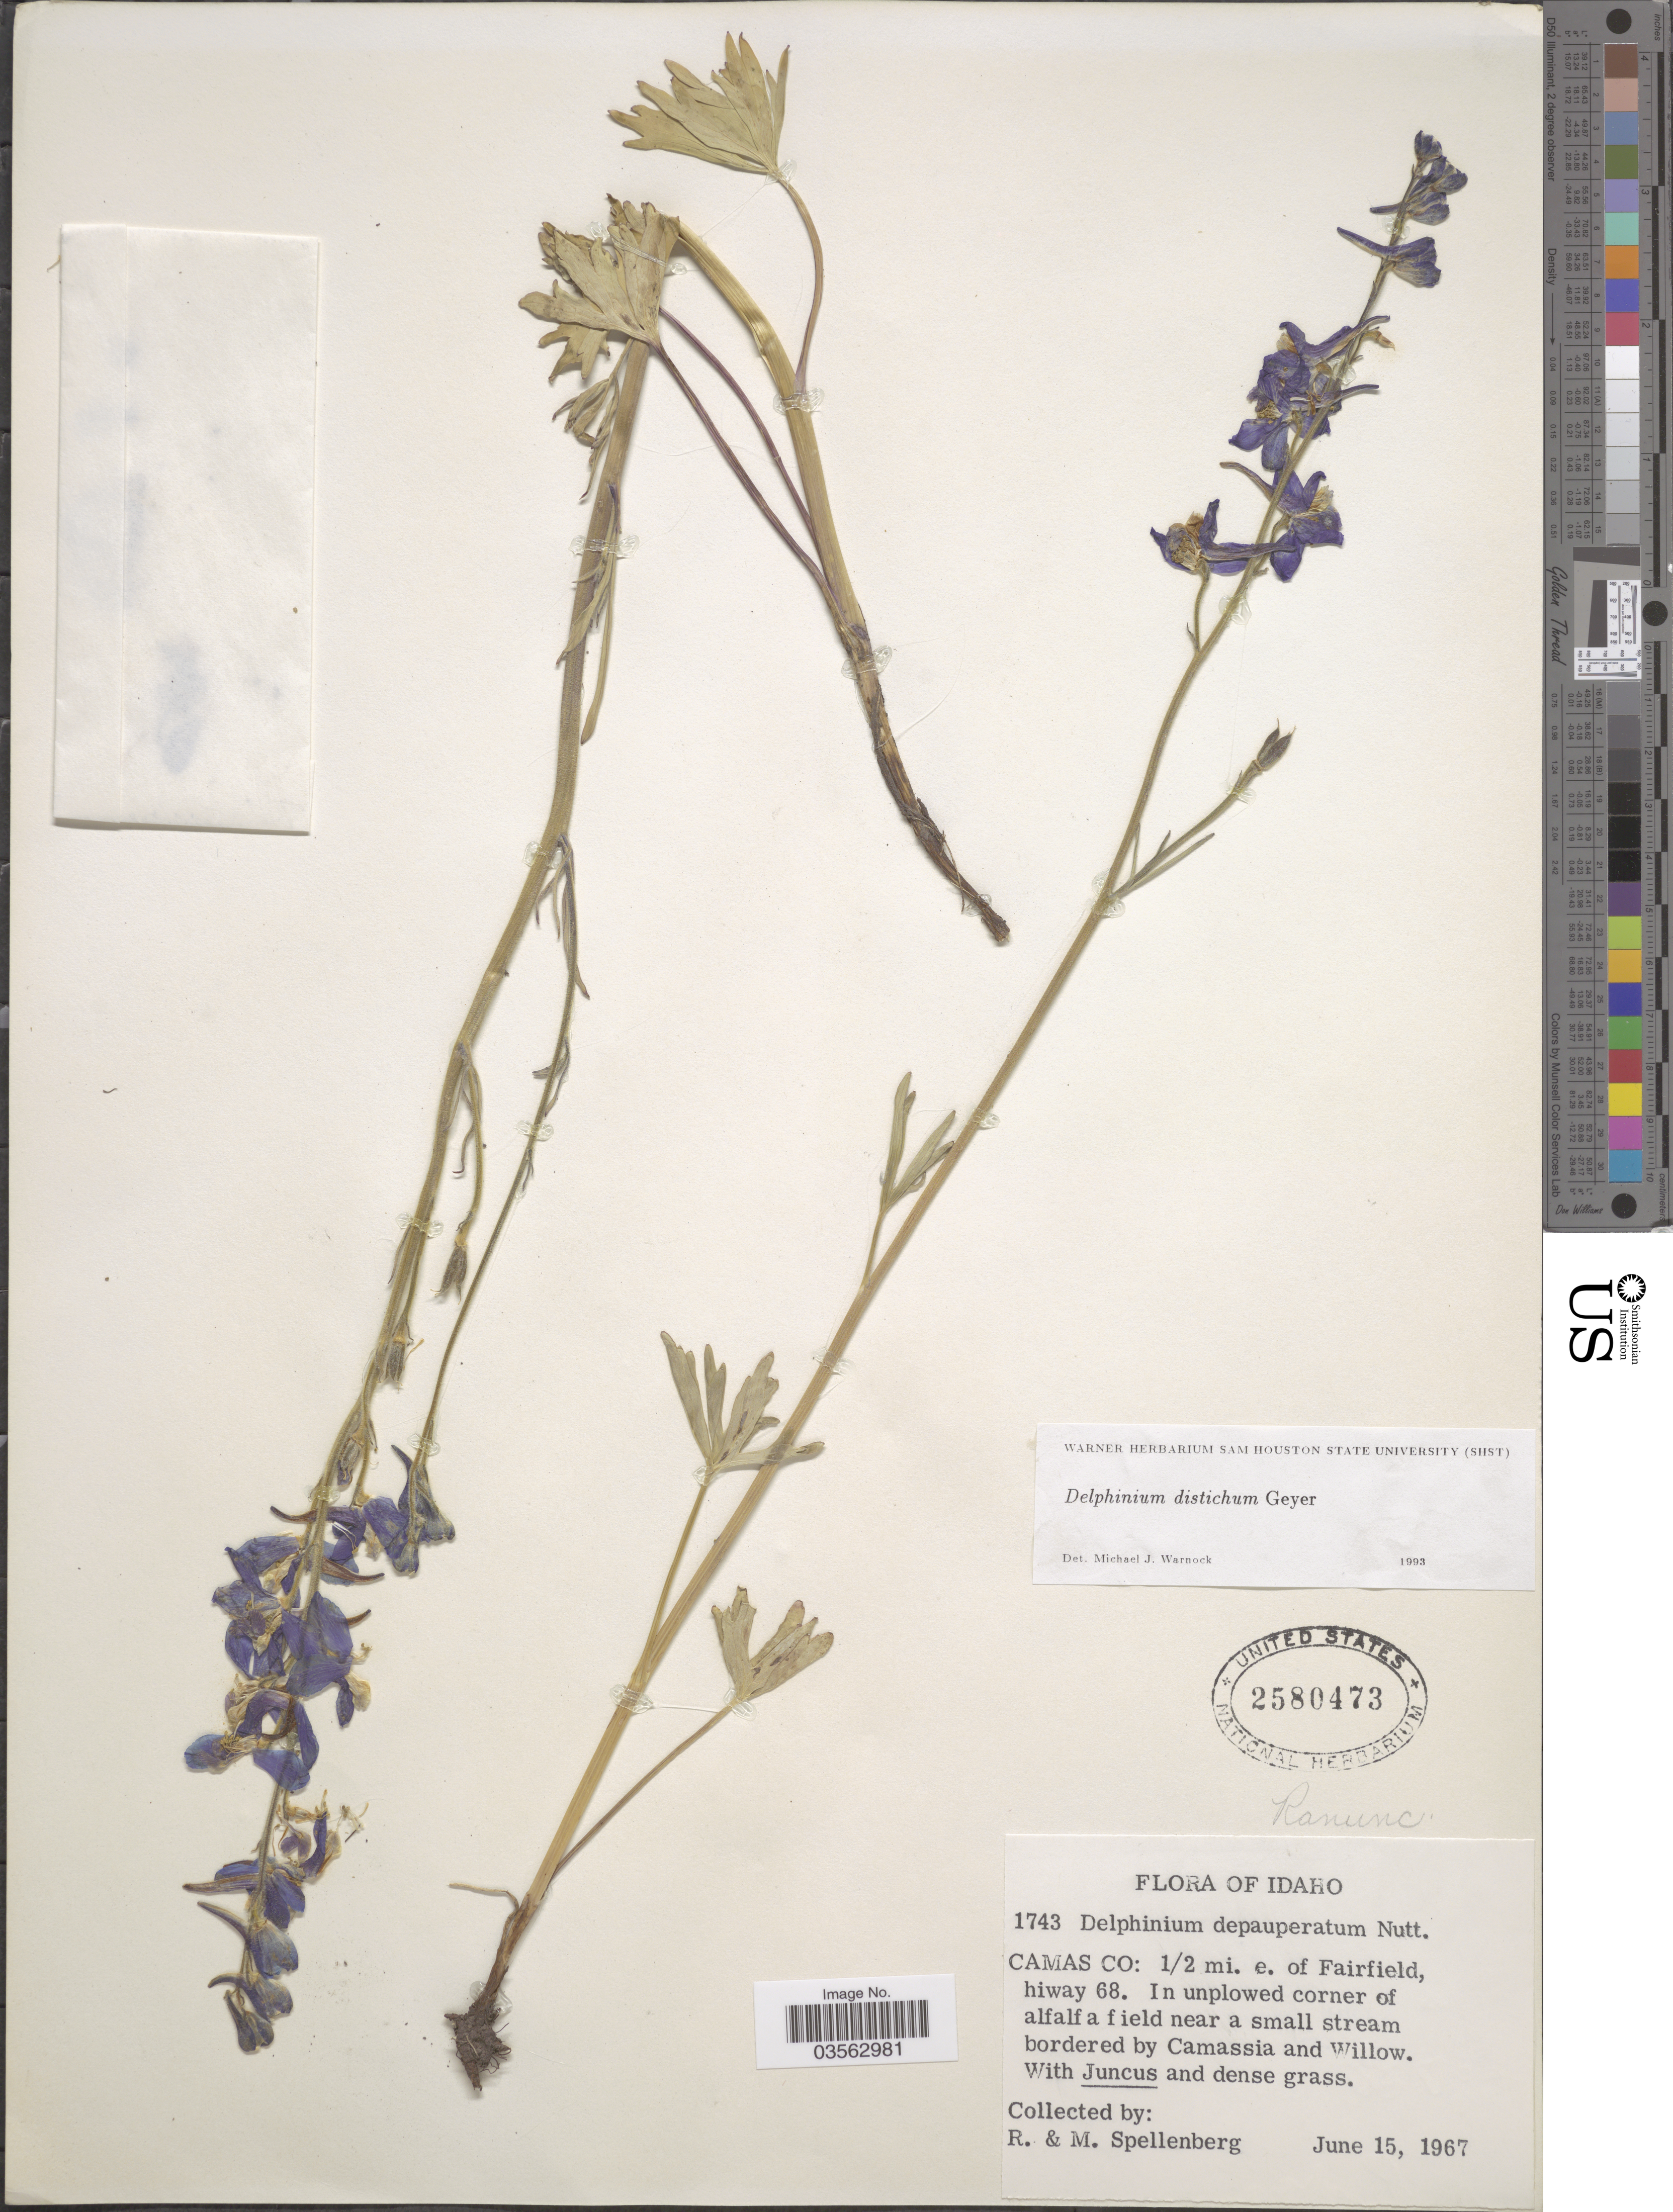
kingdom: Plantae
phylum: Tracheophyta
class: Magnoliopsida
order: Ranunculales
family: Ranunculaceae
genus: Delphinium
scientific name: Delphinium distichum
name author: Geyer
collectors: R. Spellenberg & Spellenberg, M.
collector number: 1743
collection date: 1967-06-15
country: United States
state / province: Idaho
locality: Camas Co: 1/2 mi. e. of Fairfield, hiway 68. In unplowed corner of alfalfa field near a small stream bordered by Camasia and Willow.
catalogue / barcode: US 2580473